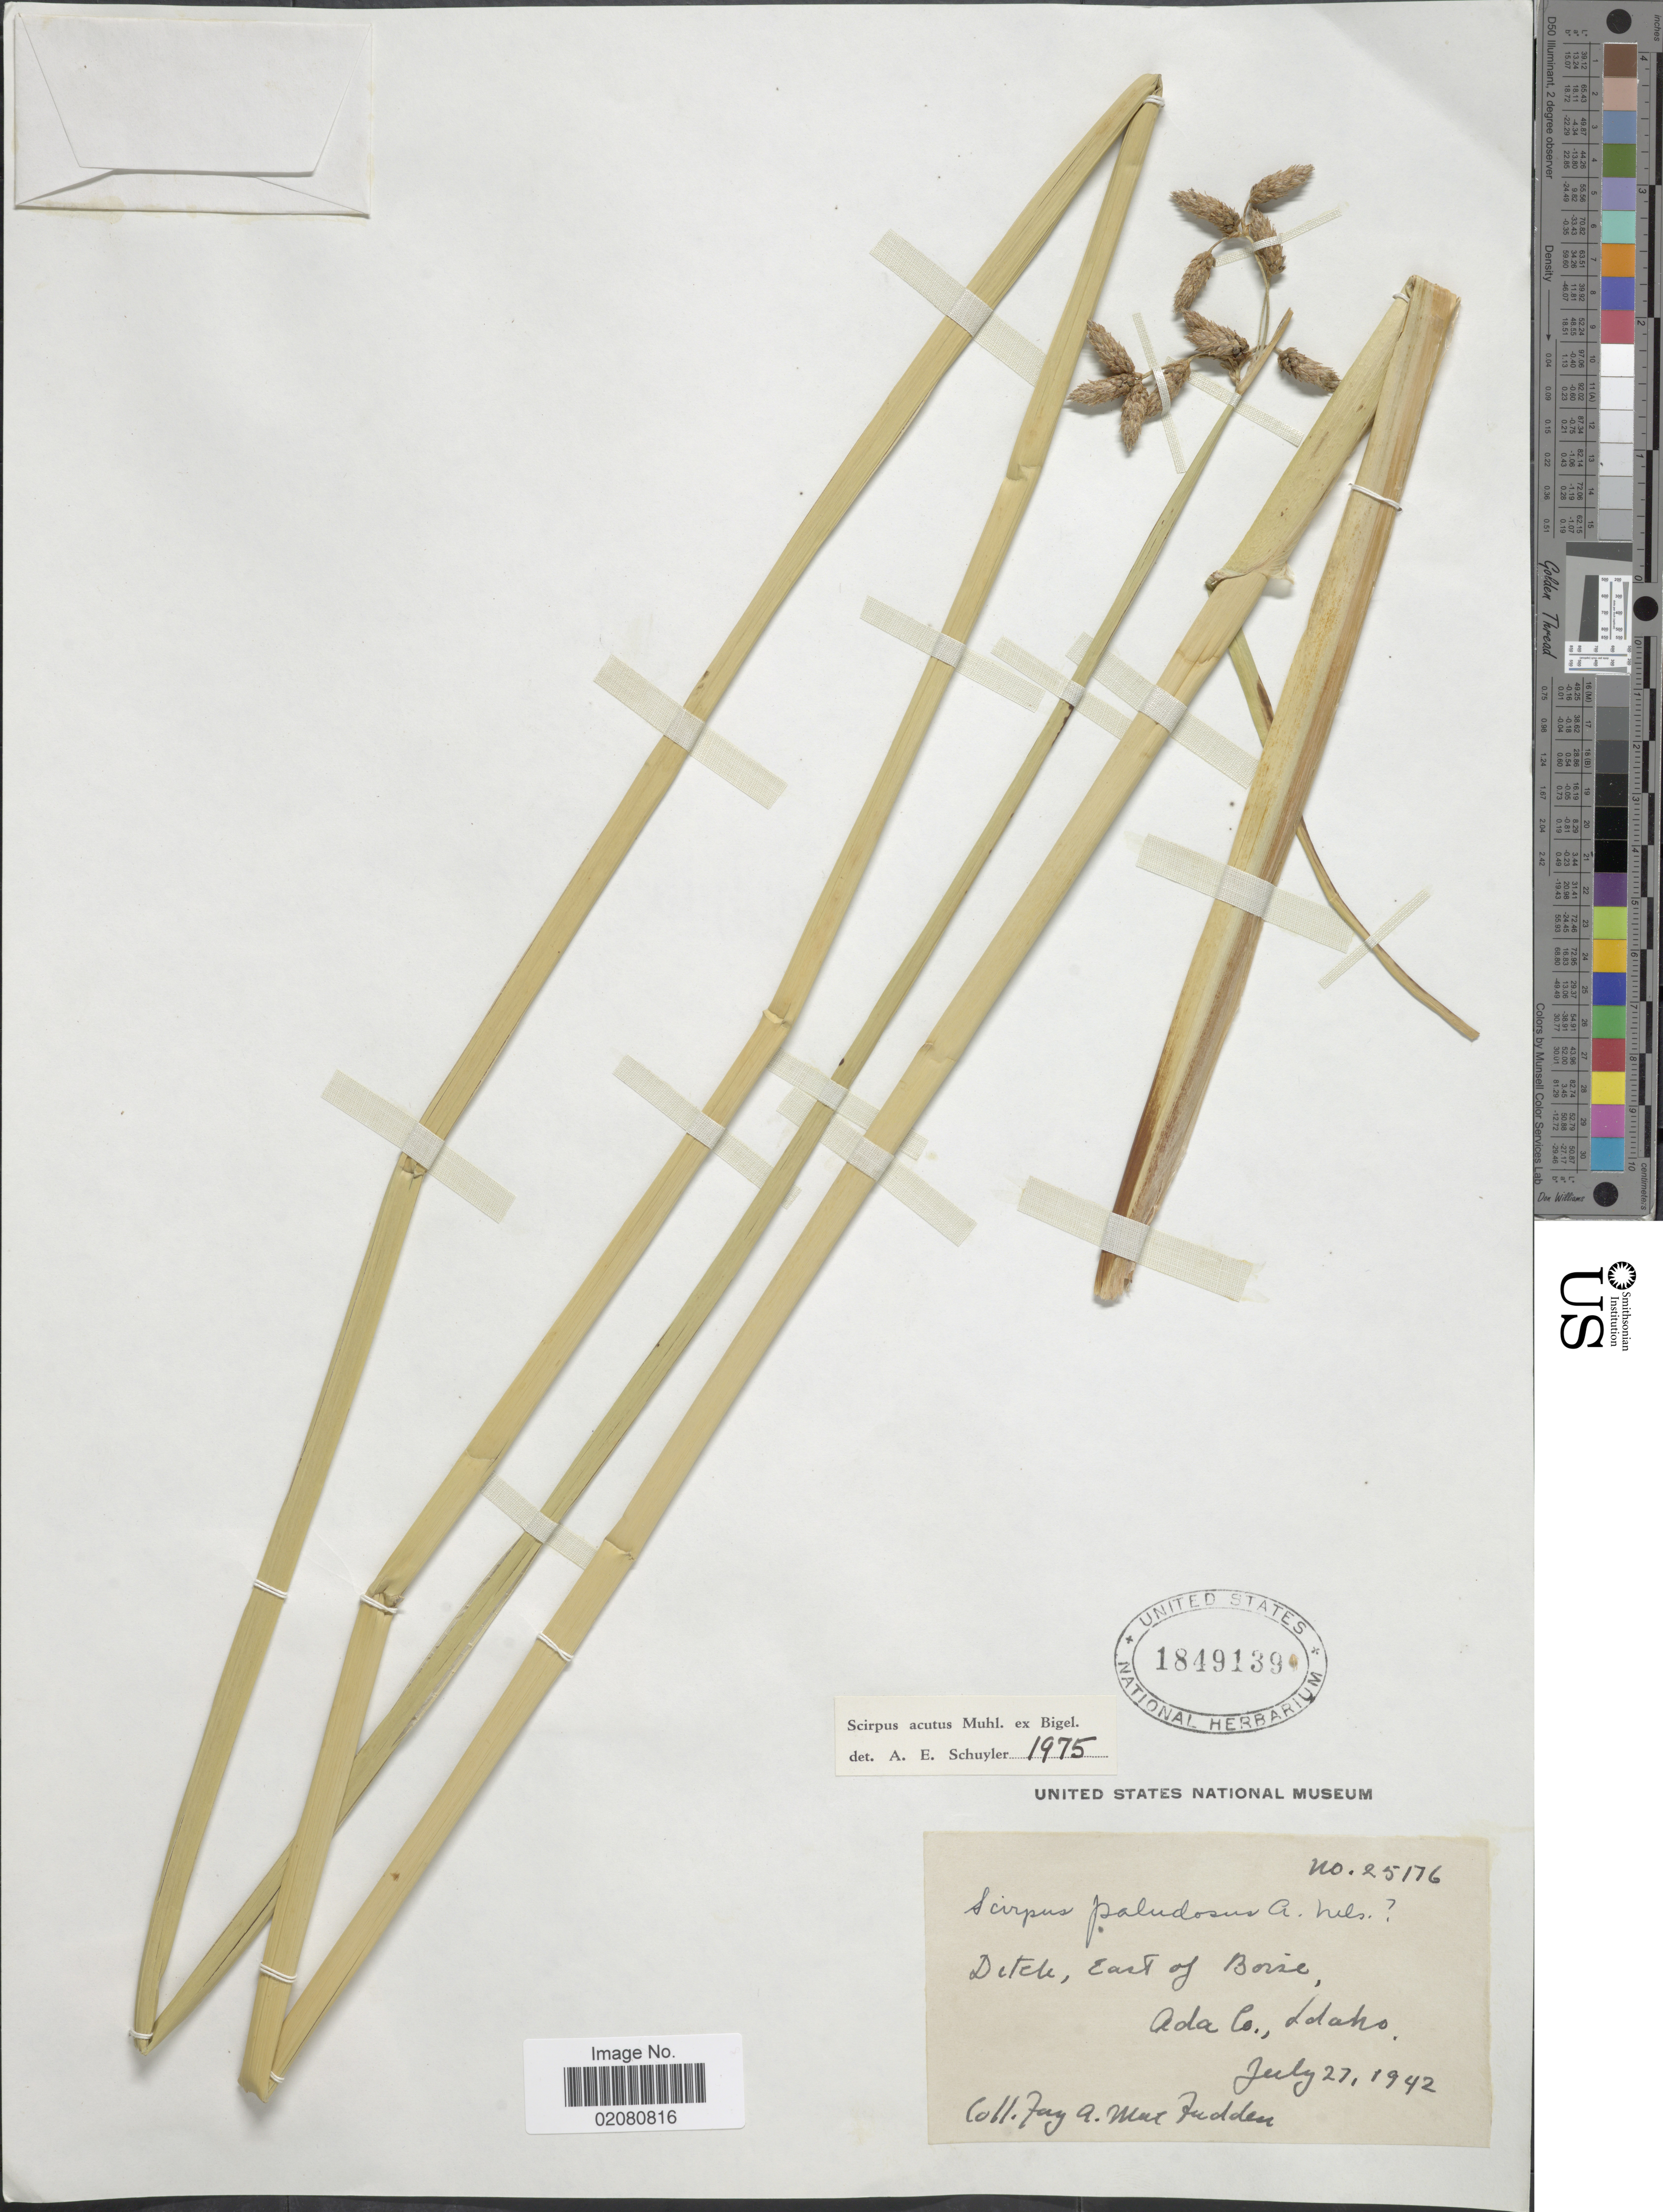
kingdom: Plantae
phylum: Tracheophyta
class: Liliopsida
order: Poales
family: Cyperaceae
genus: Schoenoplectus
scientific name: Schoenoplectus acutus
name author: (Muhl. ex Bigelow) Á. Löve & D. Löve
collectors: F. MacFadden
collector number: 25176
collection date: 1942-07-27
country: United States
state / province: Idaho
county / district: Ada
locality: Ditch, E of Boise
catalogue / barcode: US 1849139